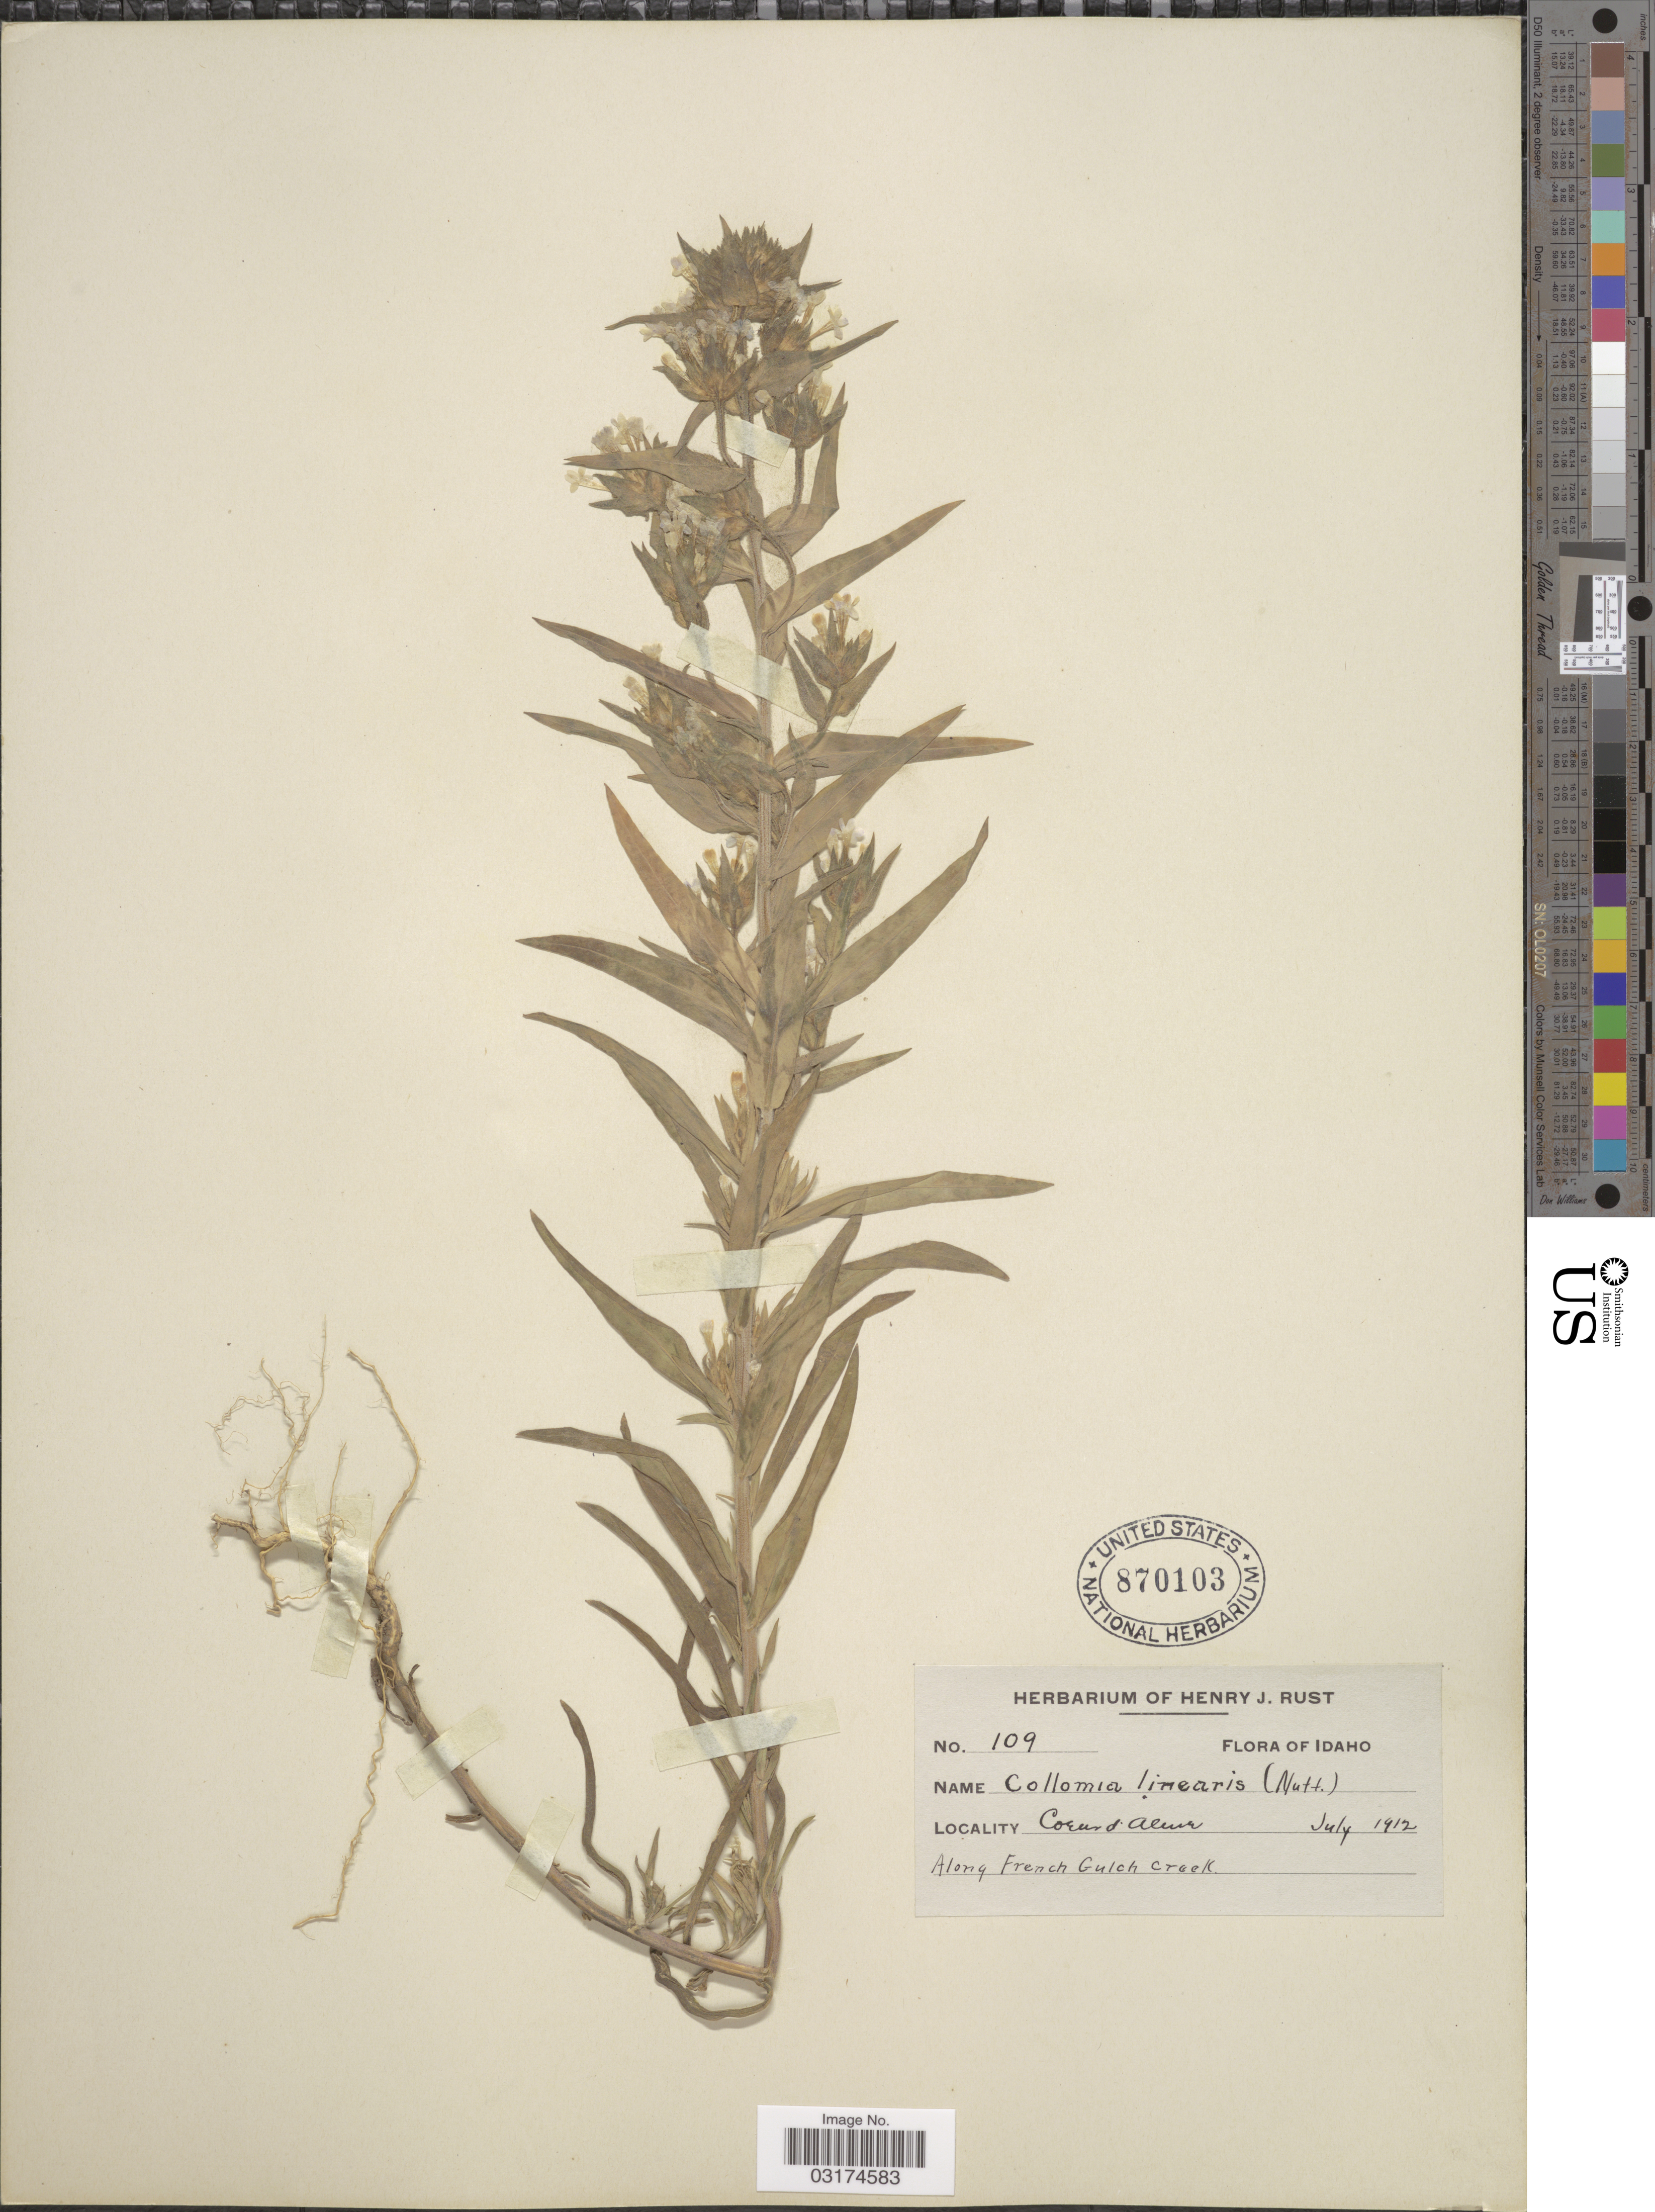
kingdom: Plantae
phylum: Tracheophyta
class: Magnoliopsida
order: Ericales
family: Polemoniaceae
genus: Collomia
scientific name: Collomia linearis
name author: Nutt.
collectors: ex herb. Henry J. Rust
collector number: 109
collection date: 1912-07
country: United States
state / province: Idaho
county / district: Kootenai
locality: Coeur d' Alene. Along French Gulch Creek.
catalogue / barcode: US 870103